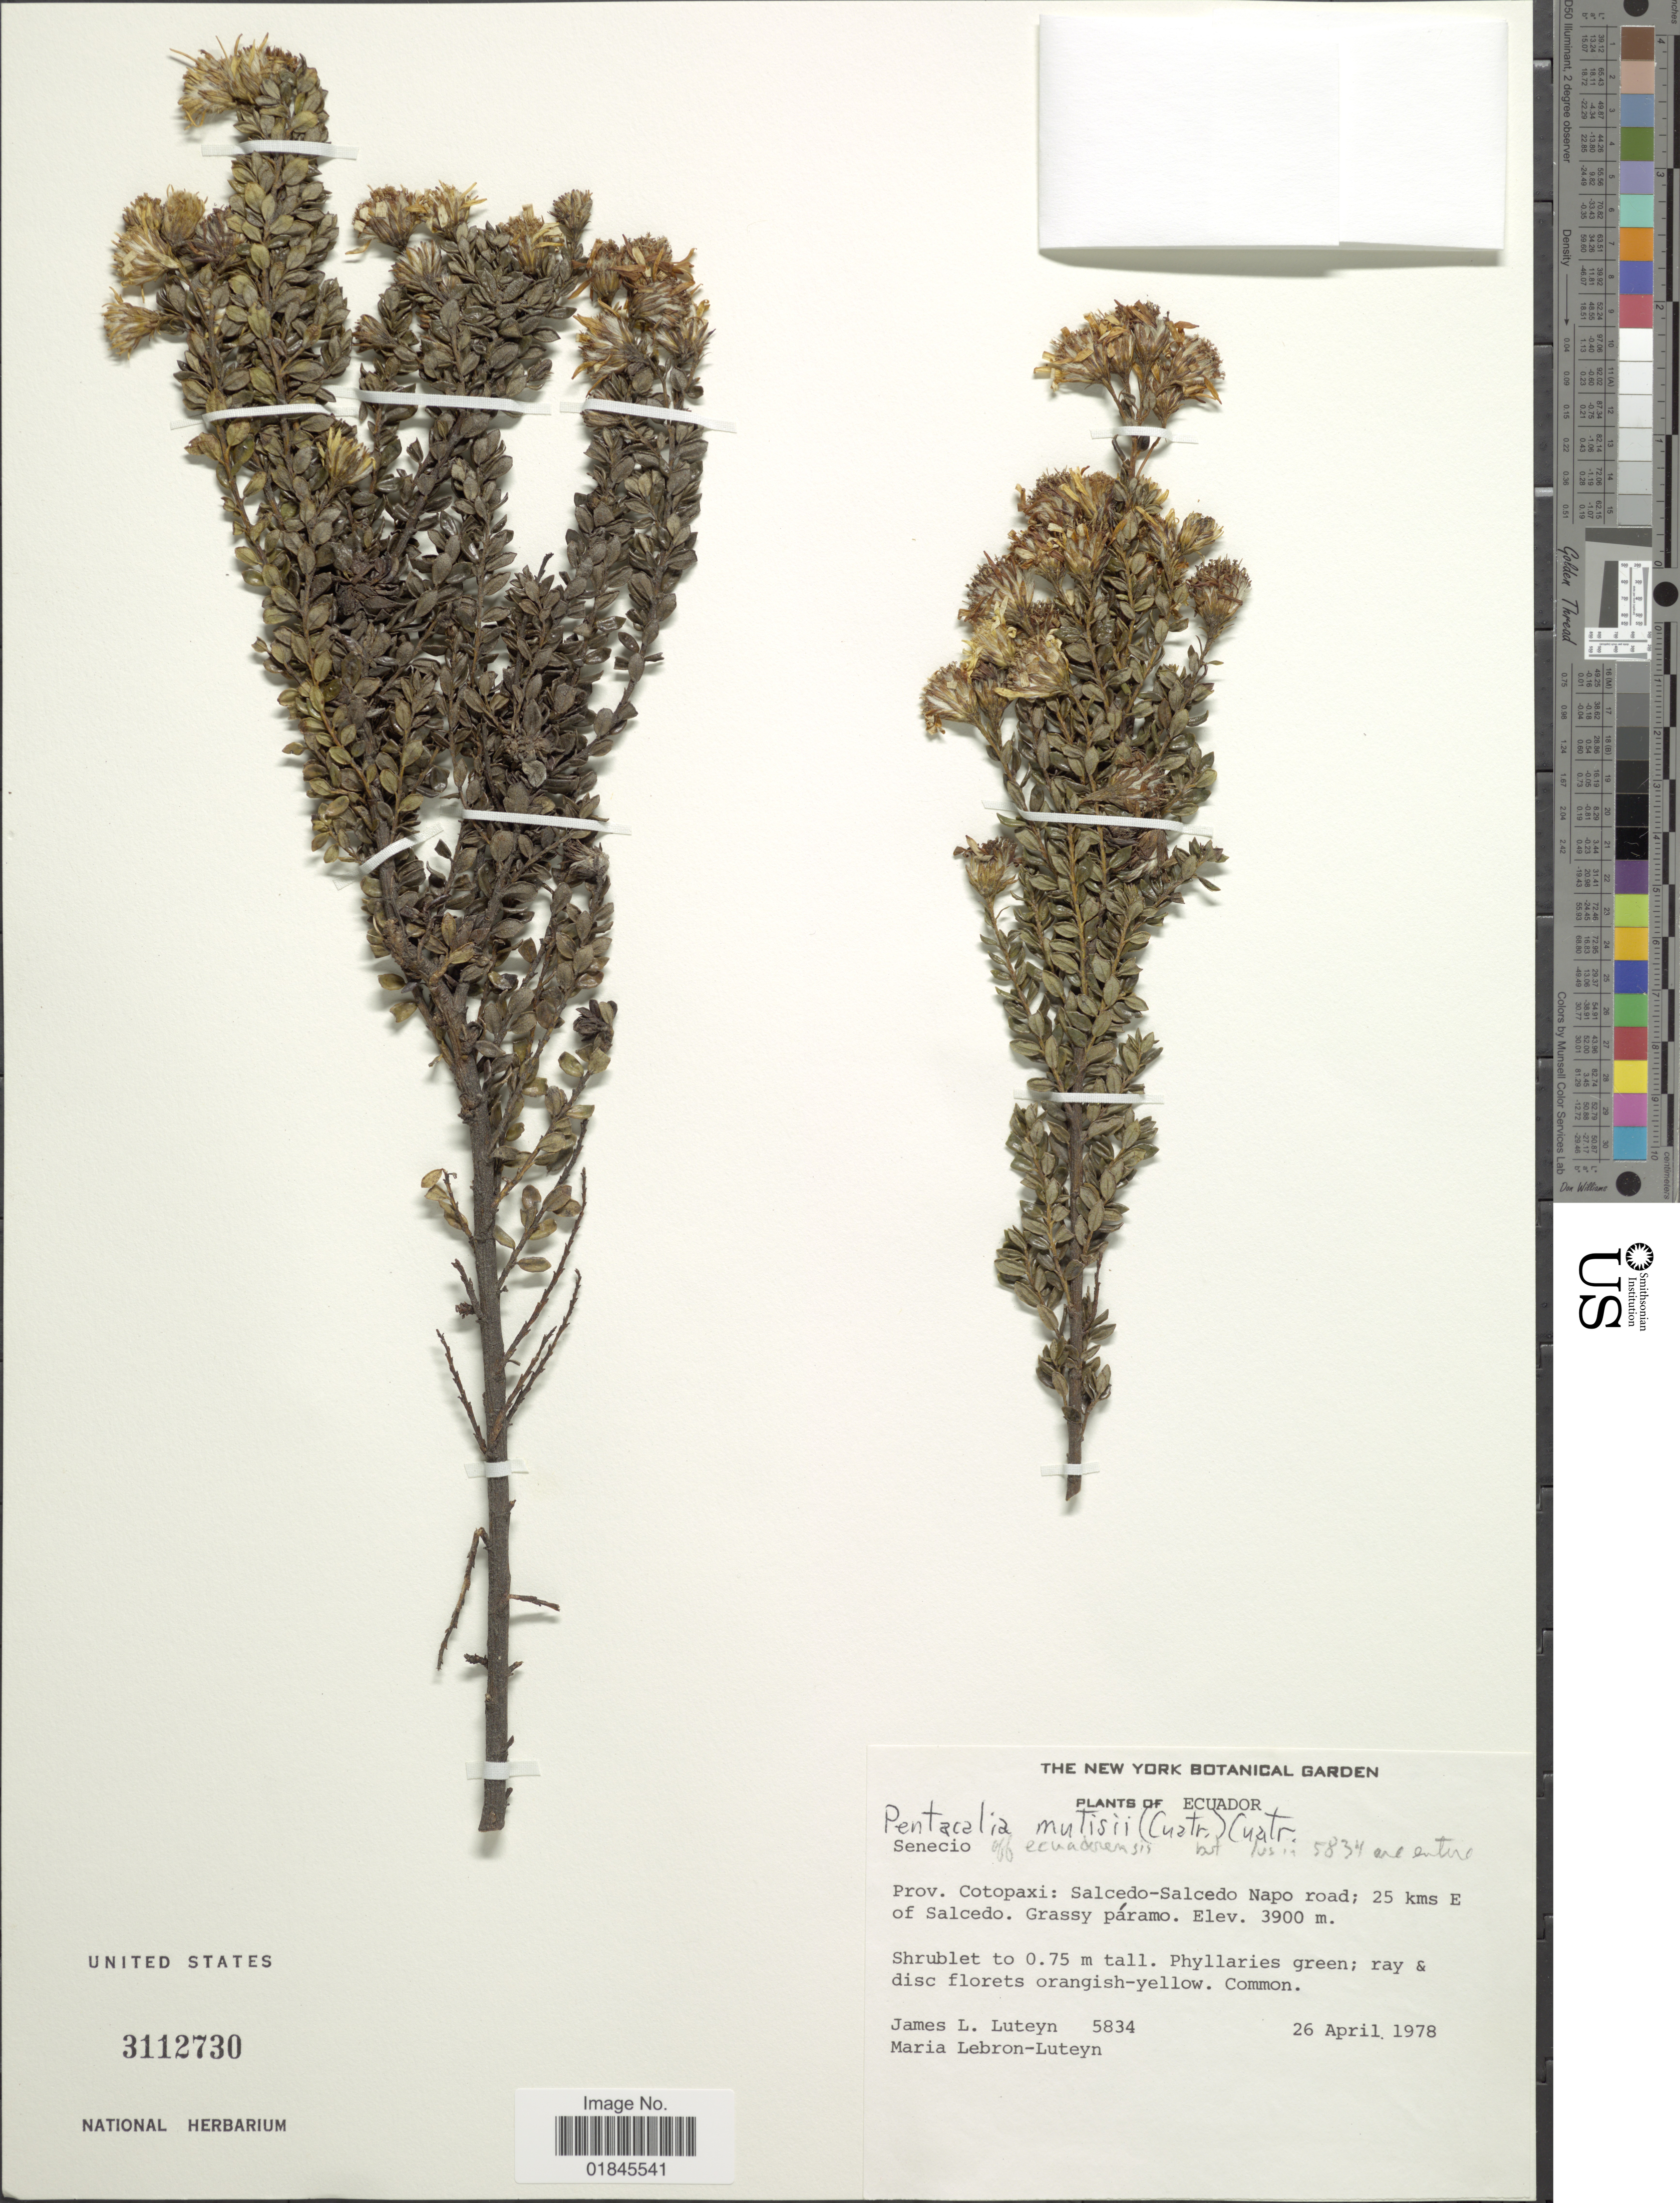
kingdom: Plantae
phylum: Tracheophyta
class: Magnoliopsida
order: Asterales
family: Asteraceae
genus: Pentacalia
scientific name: Pentacalia mutisii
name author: (Cuatrec.) Cuatrec.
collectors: J. L. Luteyn & M. L. Lebrón-Luteyn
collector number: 5834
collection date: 1978-04-26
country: Ecuador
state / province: Cotopaxi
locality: Prov. Cotopaxi: Salcedo - Salcedo Napo road; 25 kms E of Salcedo. Grassy páramo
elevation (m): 3900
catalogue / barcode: US 3112730